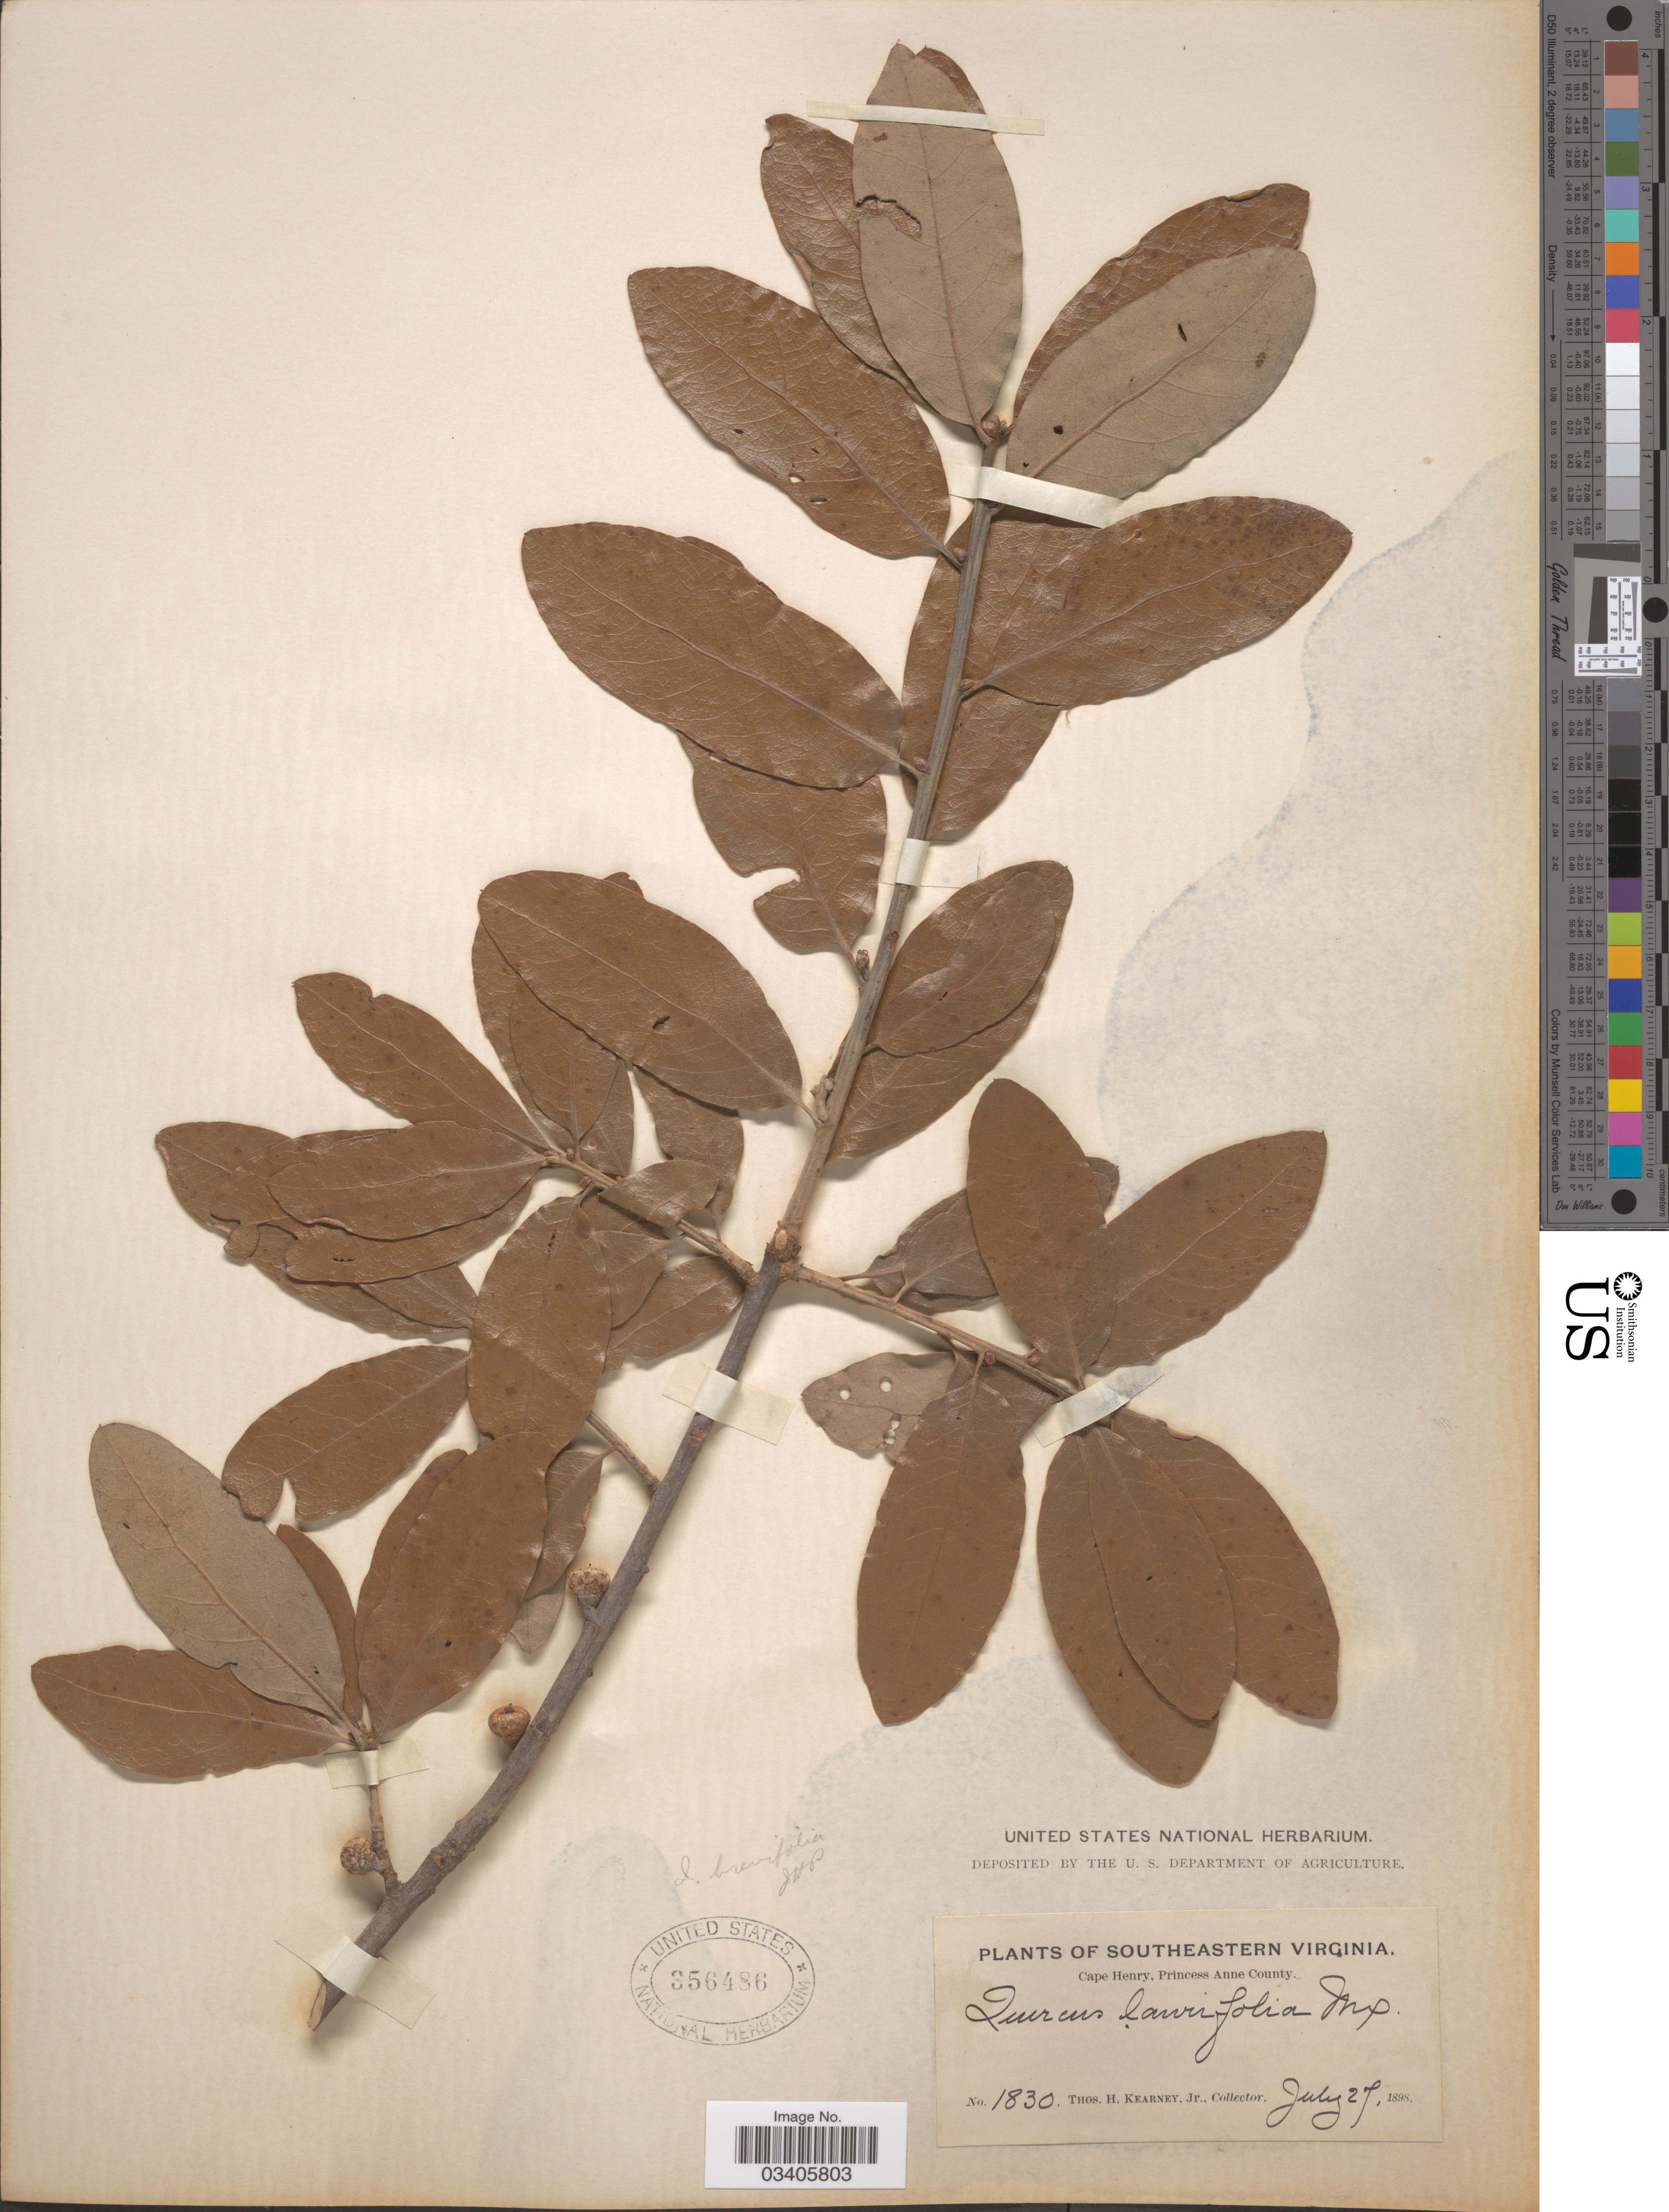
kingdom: Plantae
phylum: Tracheophyta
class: Magnoliopsida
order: Fagales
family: Fagaceae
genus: Quercus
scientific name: Quercus incana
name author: W. Bartram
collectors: T. H. Kearney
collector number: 1830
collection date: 1898-07-27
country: United States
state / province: Virginia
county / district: City of Virginia Beach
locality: Southeastern Virginia. Cape Henry, Princess Anne (=historic county name) County.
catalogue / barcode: US 356486